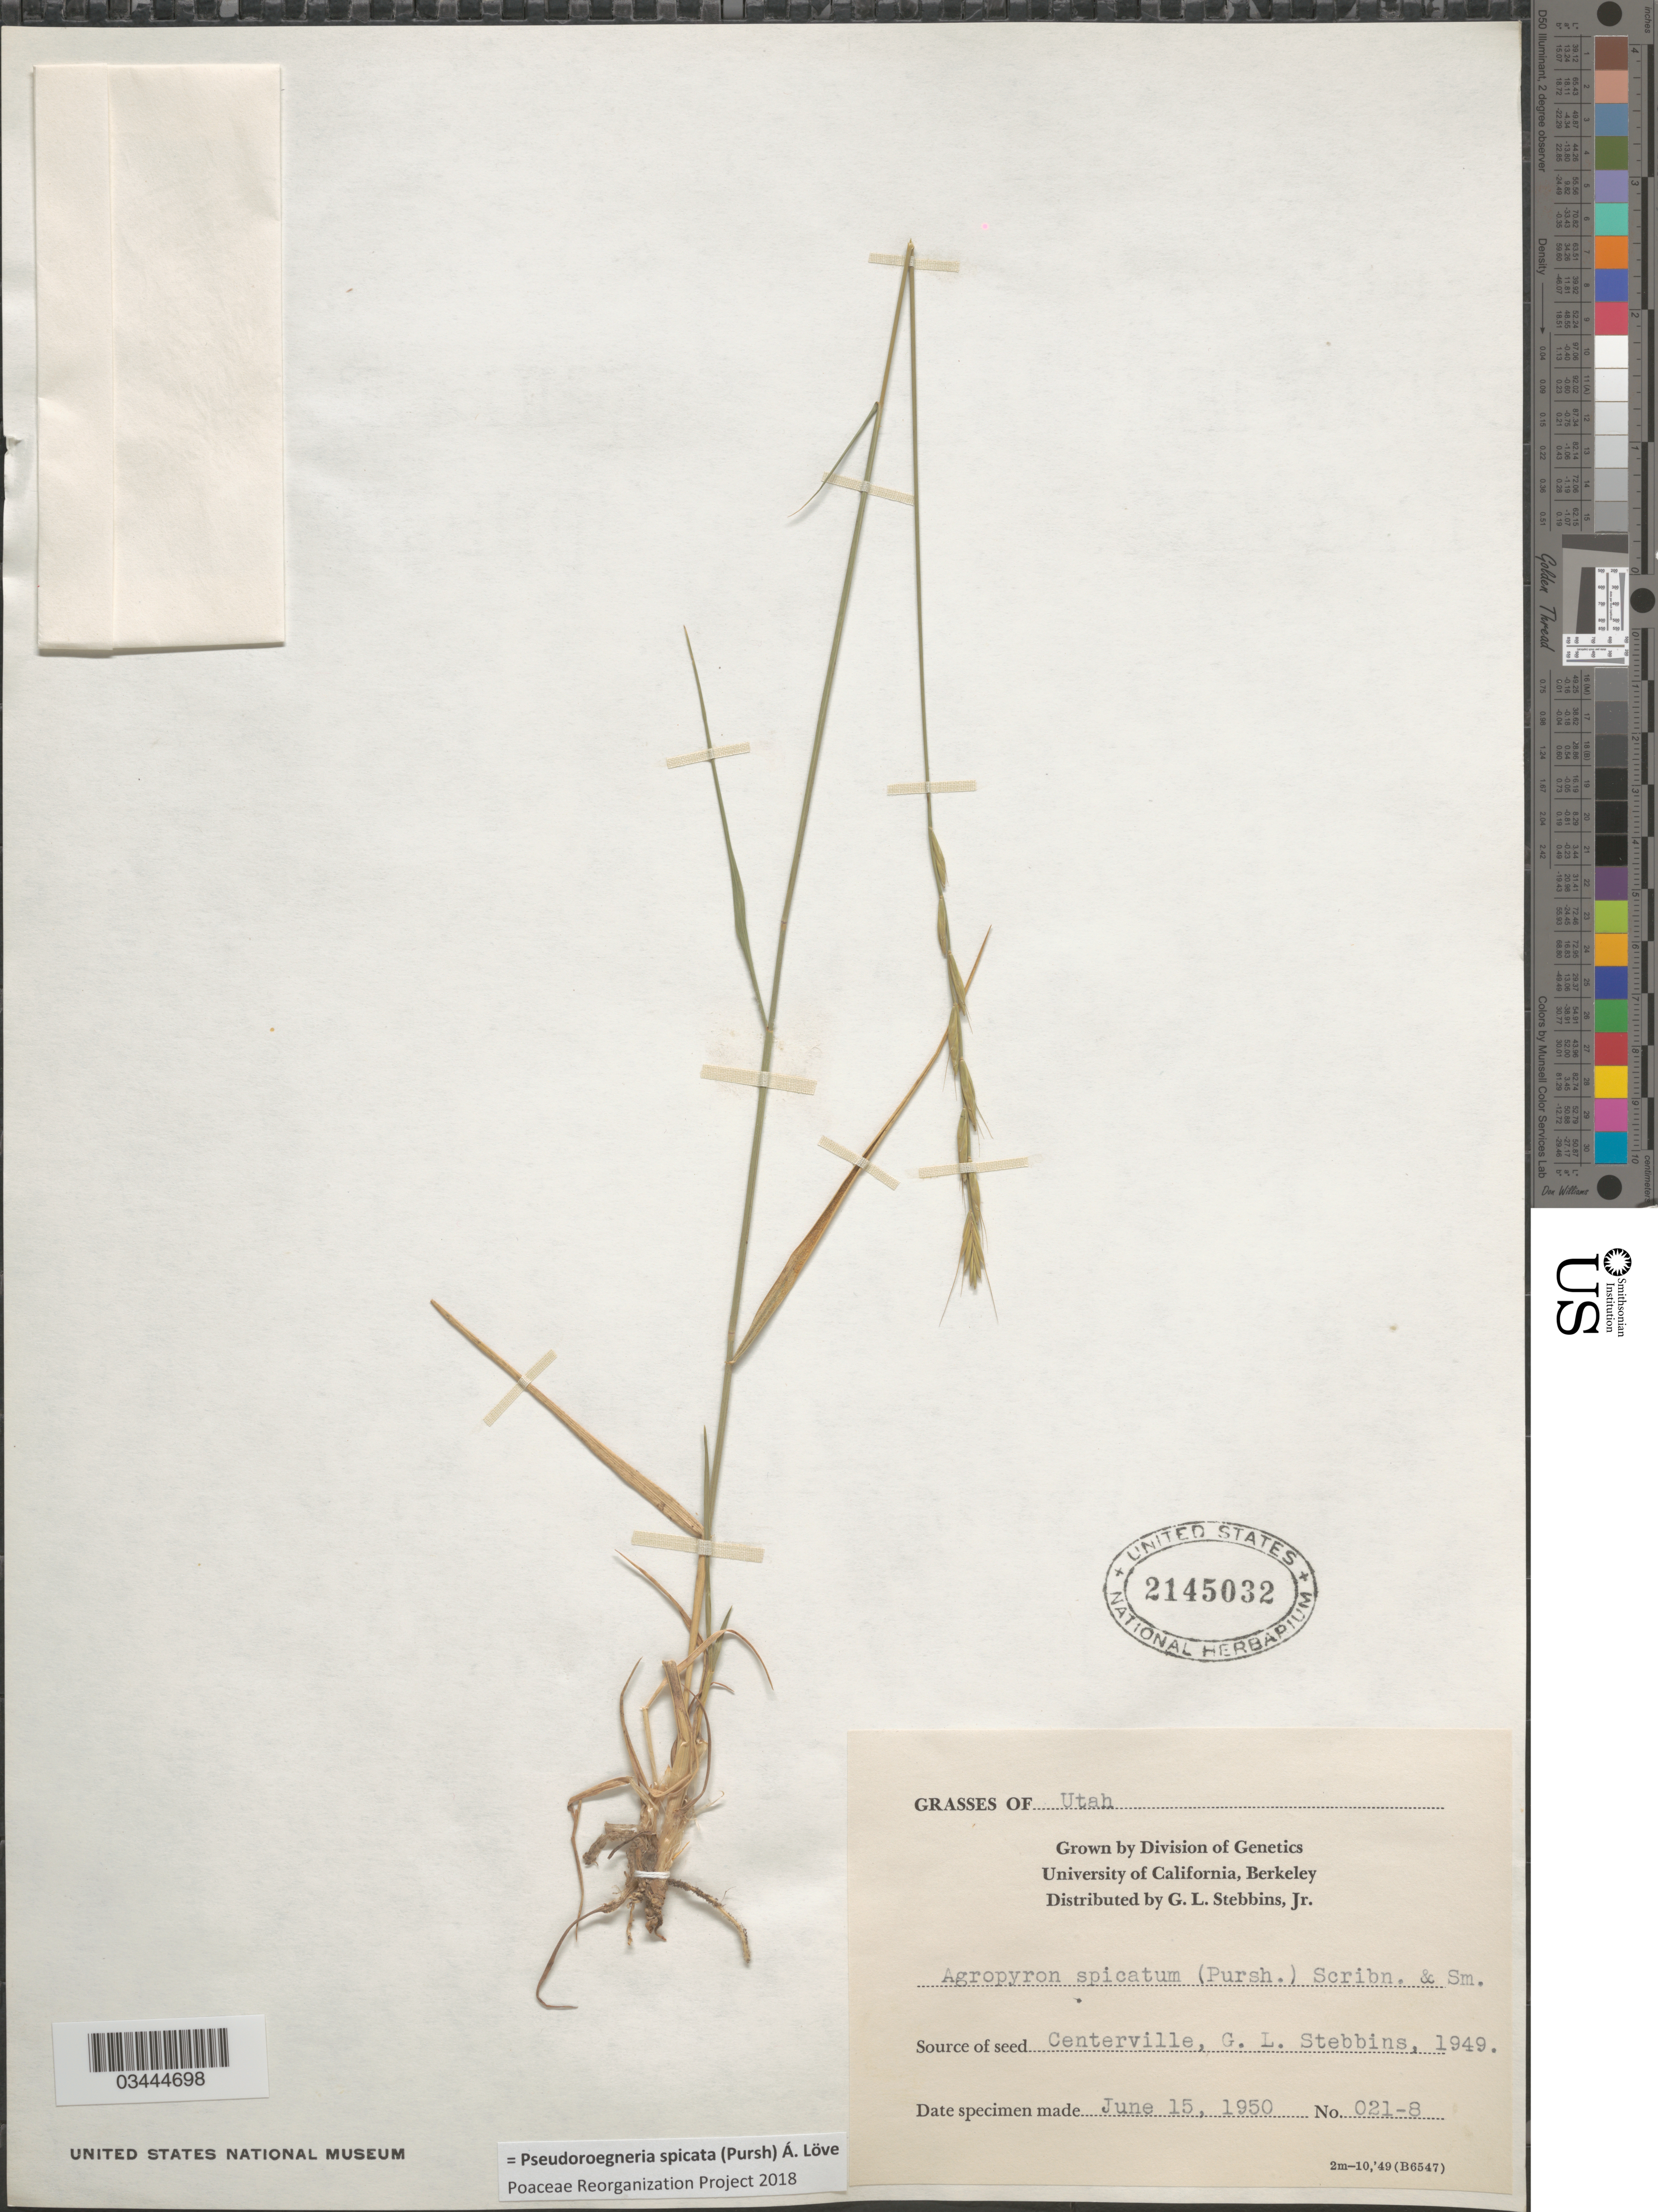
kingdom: Plantae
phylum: Tracheophyta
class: Liliopsida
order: Poales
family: Poaceae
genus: Pseudoroegneria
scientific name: Pseudoroegneria spicata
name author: (Pursh) Á. Löve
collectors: G. L. Stebbins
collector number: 021-8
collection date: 1950-06-15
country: United States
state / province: California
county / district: Alameda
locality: Grown by Division of Genetics. University of California, Berkeley.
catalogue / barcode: US 2145032